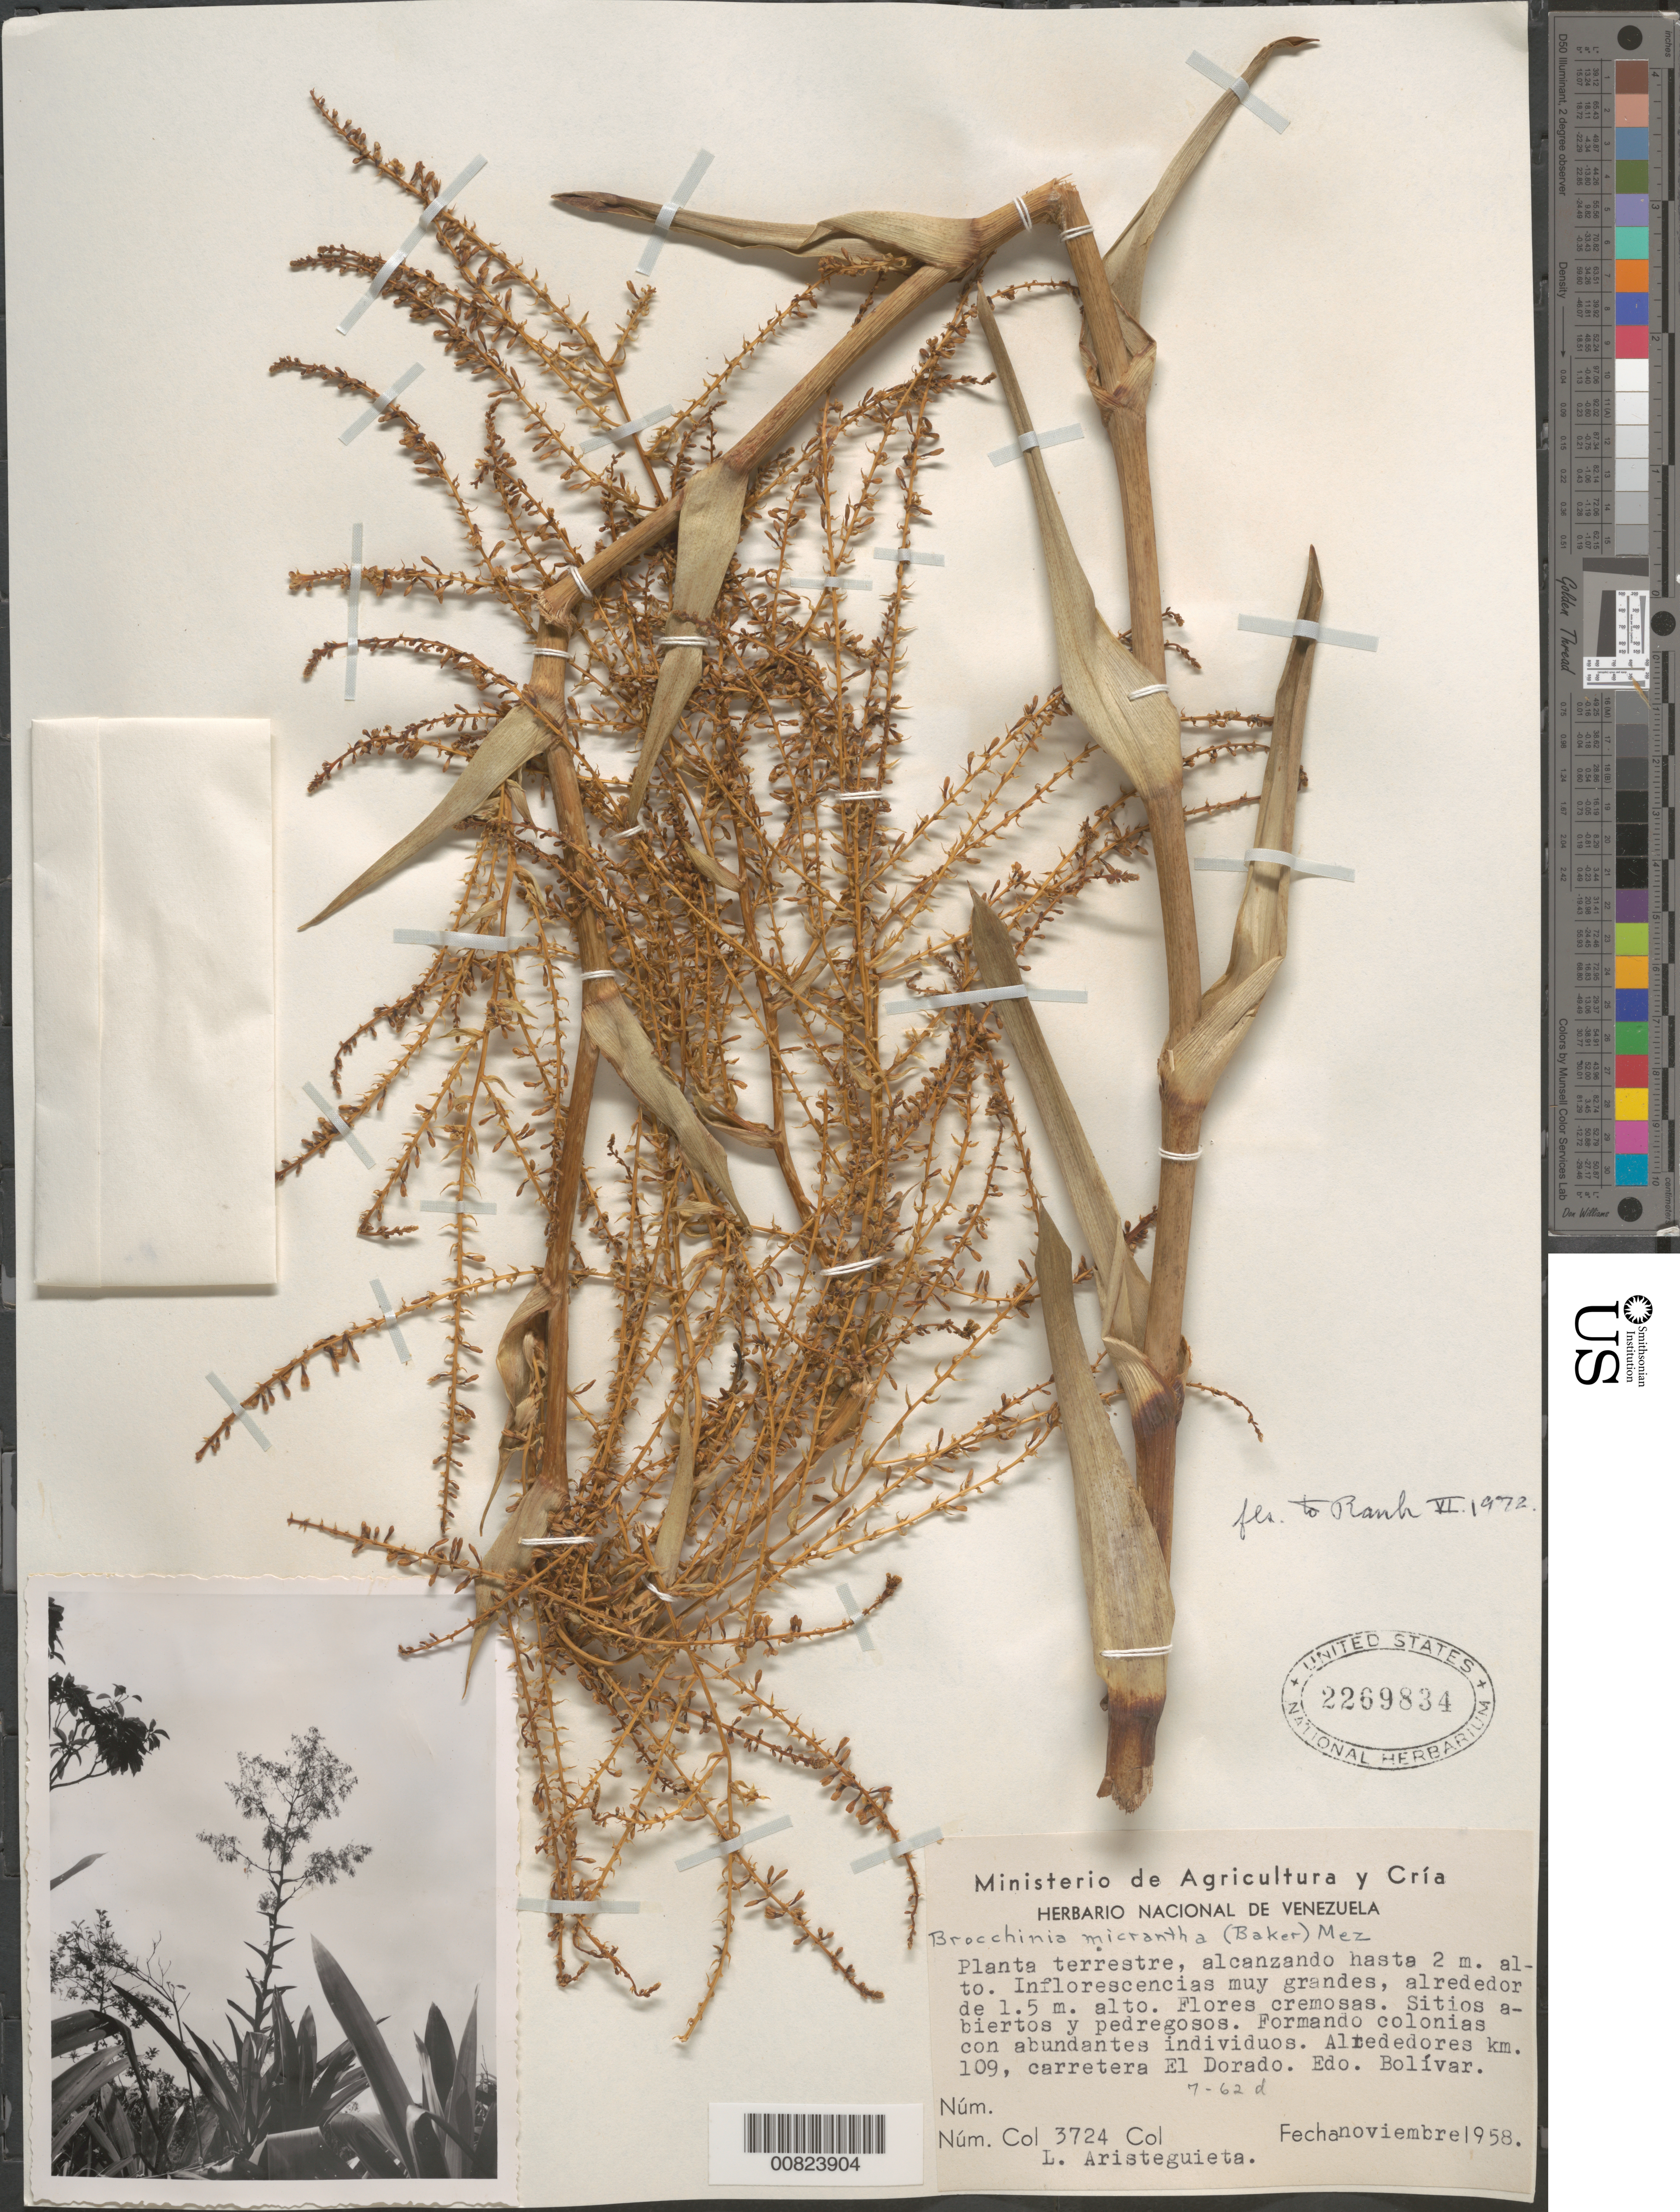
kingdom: Plantae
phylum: Tracheophyta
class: Liliopsida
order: Poales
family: Bromeliaceae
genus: Brocchinia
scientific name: Brocchinia micrantha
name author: (Baker) Mez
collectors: L. Aristeguieta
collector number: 3724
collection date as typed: Nov-58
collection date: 1958-11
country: Venezuela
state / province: Bolívar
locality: Carretera El Dorado, km 109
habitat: Sitios abiertos y pedrogosos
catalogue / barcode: US 2269834